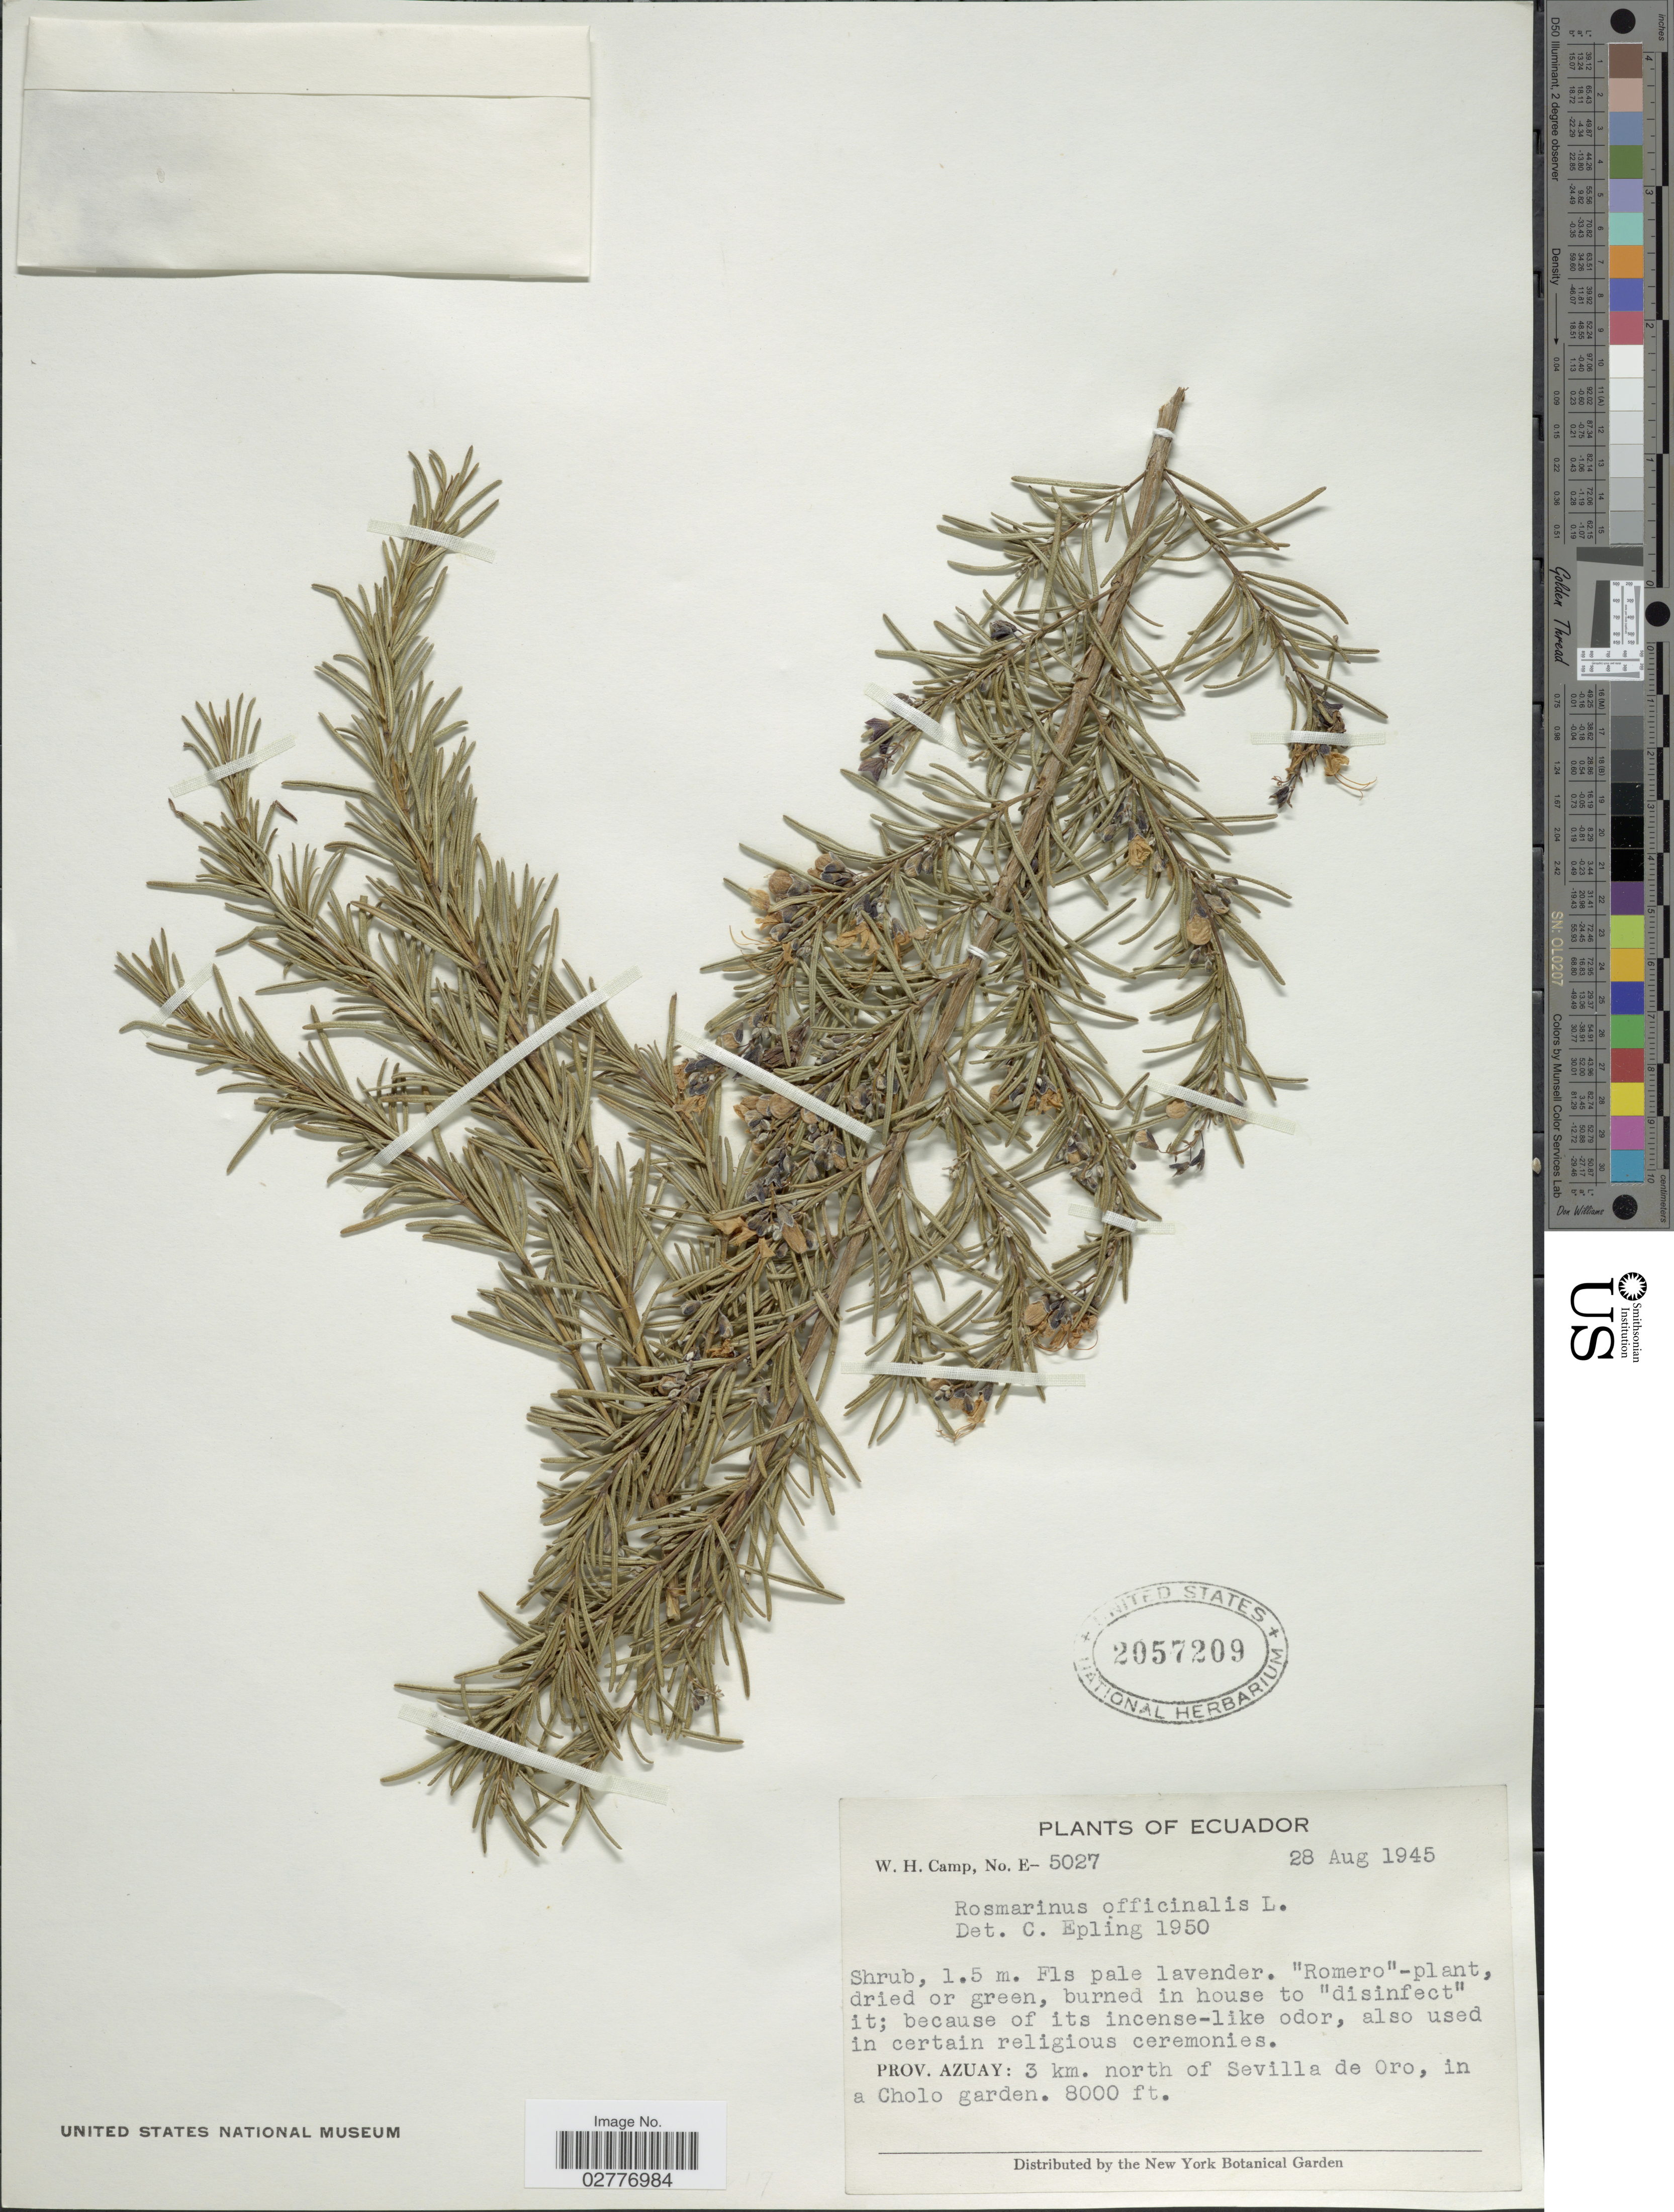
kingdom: Plantae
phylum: Tracheophyta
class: Magnoliopsida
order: Lamiales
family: Lamiaceae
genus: Rosmarinus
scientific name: Rosmarinus officinalis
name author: L.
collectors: W. H. Camp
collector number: E-5027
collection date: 1945-08-28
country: Ecuador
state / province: Azuay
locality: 3 km. north of Sevilla de Oro, in Cholo garden.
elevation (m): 2438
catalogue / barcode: US 2057209